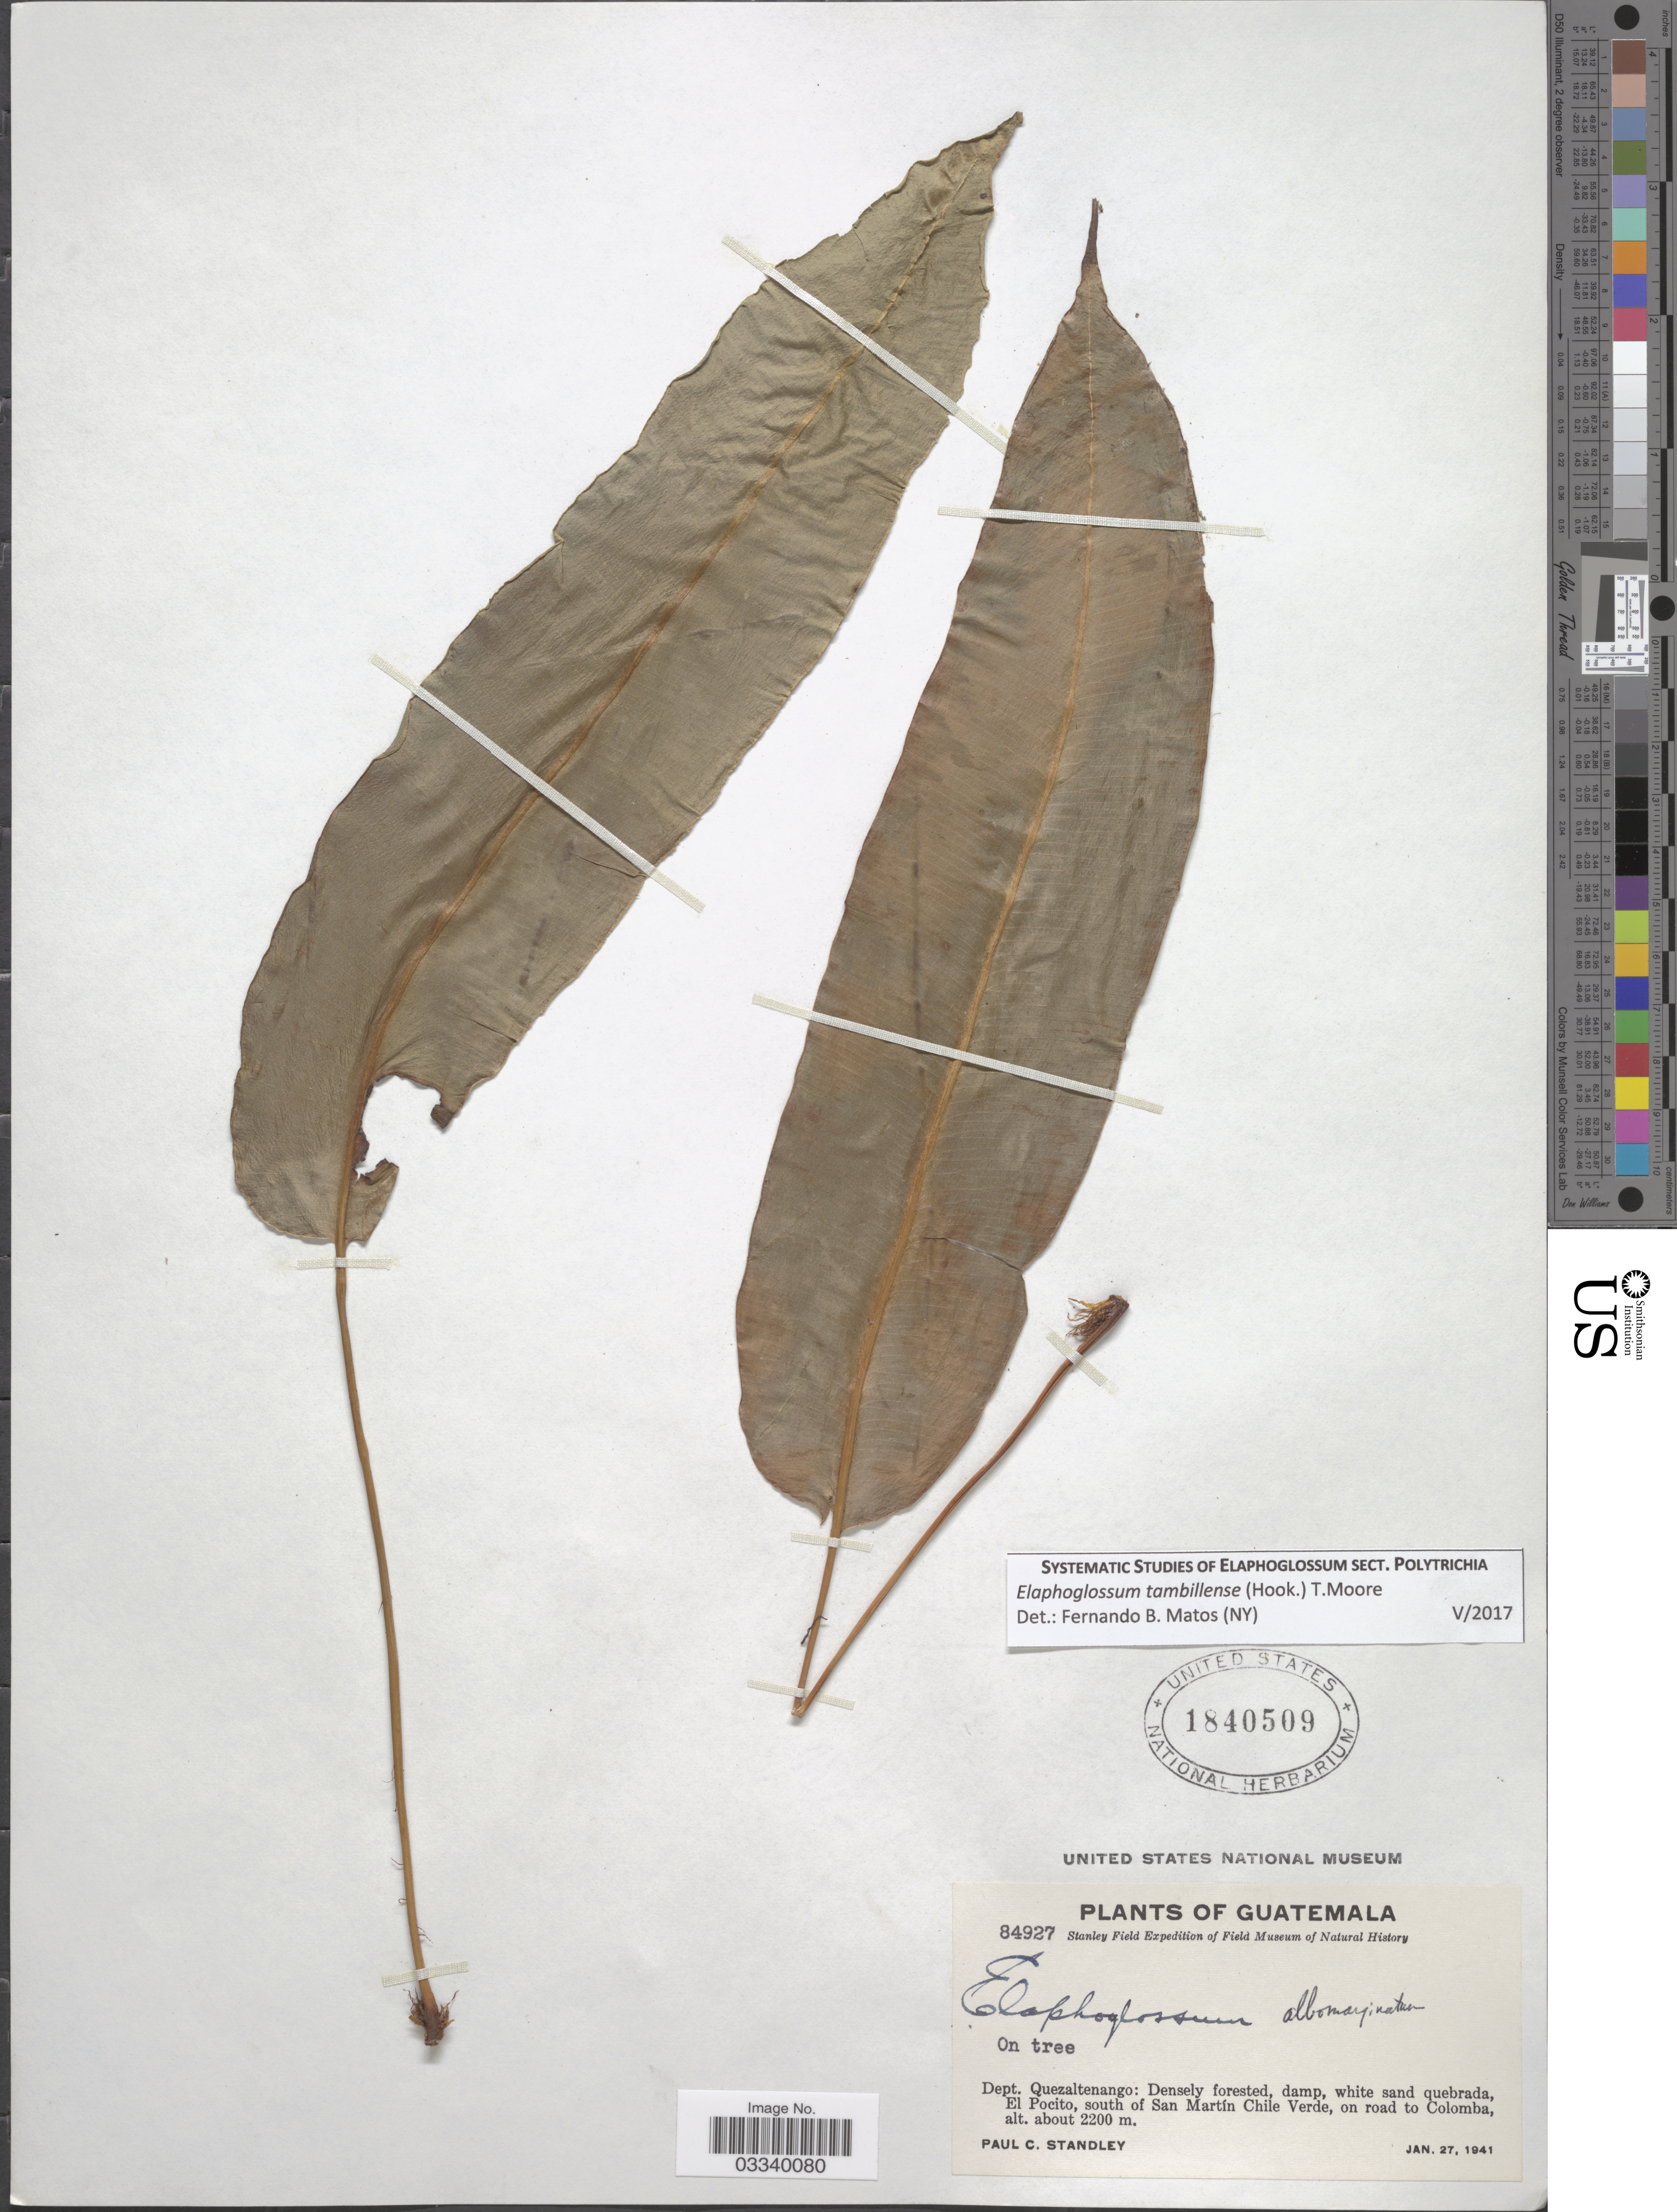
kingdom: Plantae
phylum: Tracheophyta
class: Polypodiopsida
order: Polypodiales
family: Dryopteridaceae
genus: Elaphoglossum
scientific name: Elaphoglossum tambillense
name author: (Hook.) T. Moore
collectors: P. C. Standley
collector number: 84927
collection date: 1941-01-27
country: Guatemala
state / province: Quetzaltenango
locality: Dept. Quezaltenango: El Pocito, south of San Martín Chile Verde, on road to Colomba.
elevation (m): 2200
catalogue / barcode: US 1840509